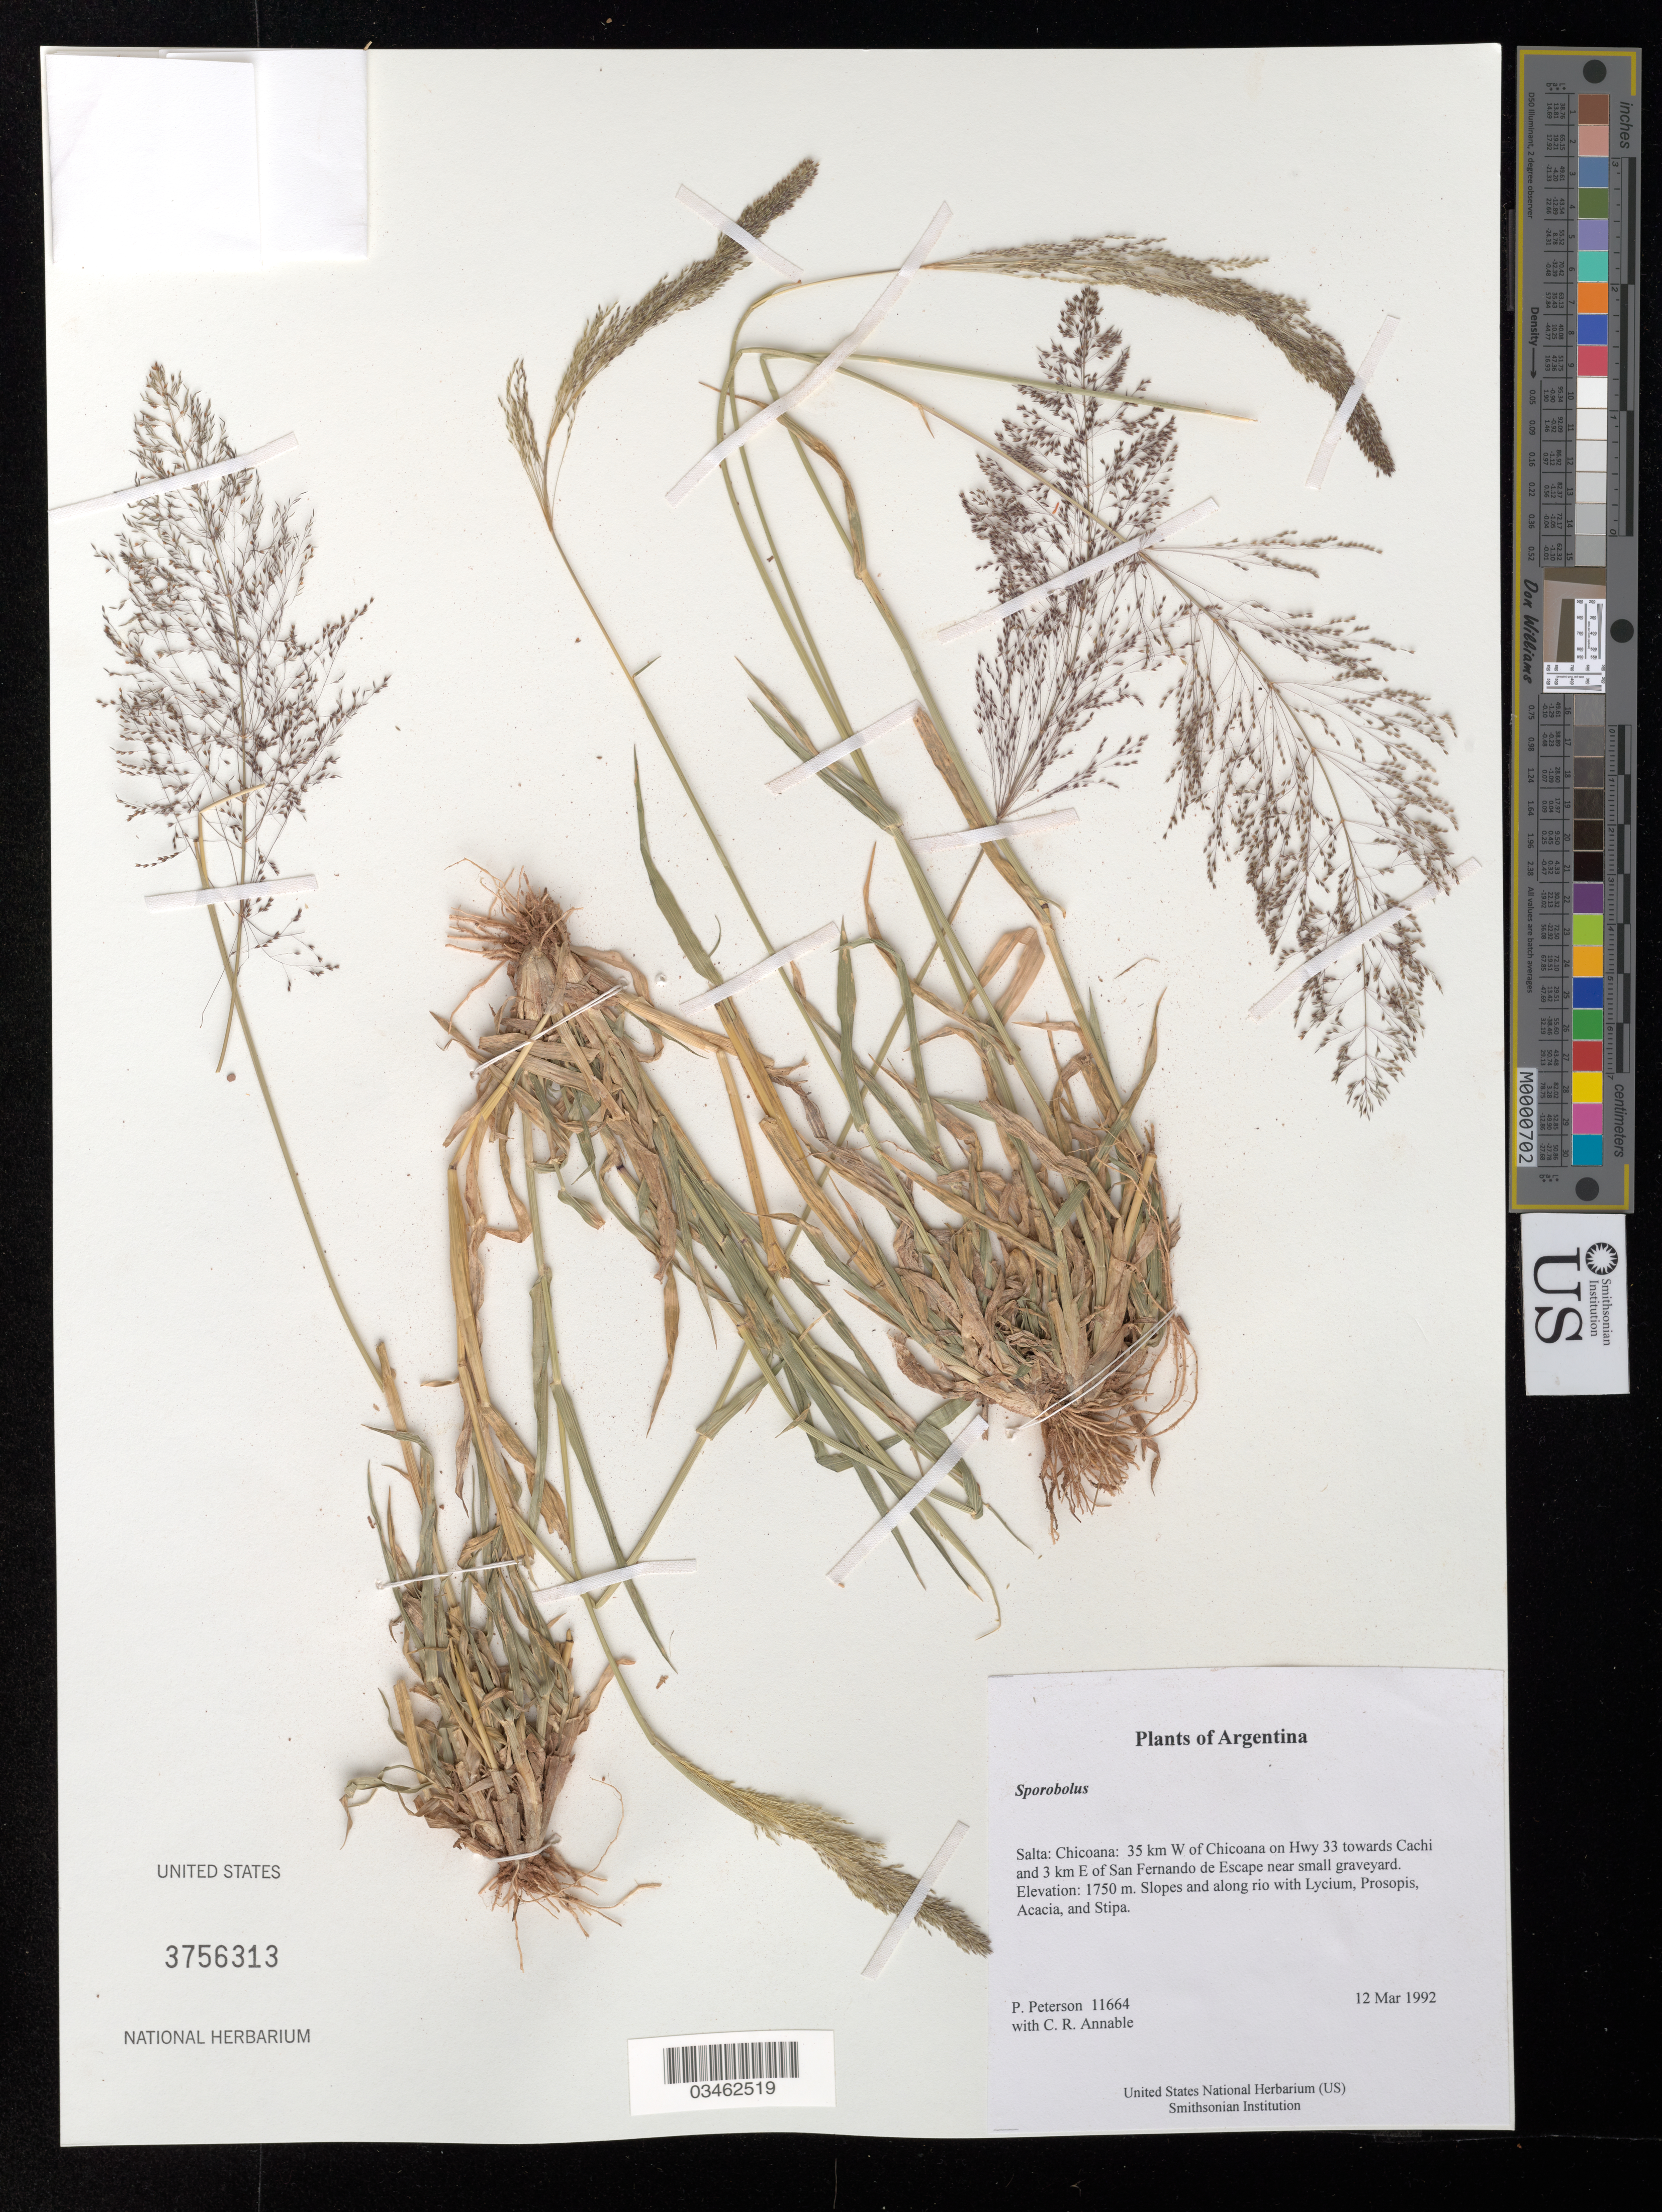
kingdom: Plantae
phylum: Tracheophyta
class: Liliopsida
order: Poales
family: Poaceae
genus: Sporobolus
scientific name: Sporobolus sp.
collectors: P. M. Peterson & C. R. Annable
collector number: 11664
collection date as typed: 12 Mar 1992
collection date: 1992-03-12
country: Argentina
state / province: Salta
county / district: Chicoana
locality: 35 km W of Chicoana on Hwy 33 towards Cachi and 3 km E of San Fernando de Escape near small graveyard.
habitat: Slopes and along rio with Lycium, Prosopis, Acacia, and Stipa.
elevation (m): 1750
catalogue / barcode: US 3756313